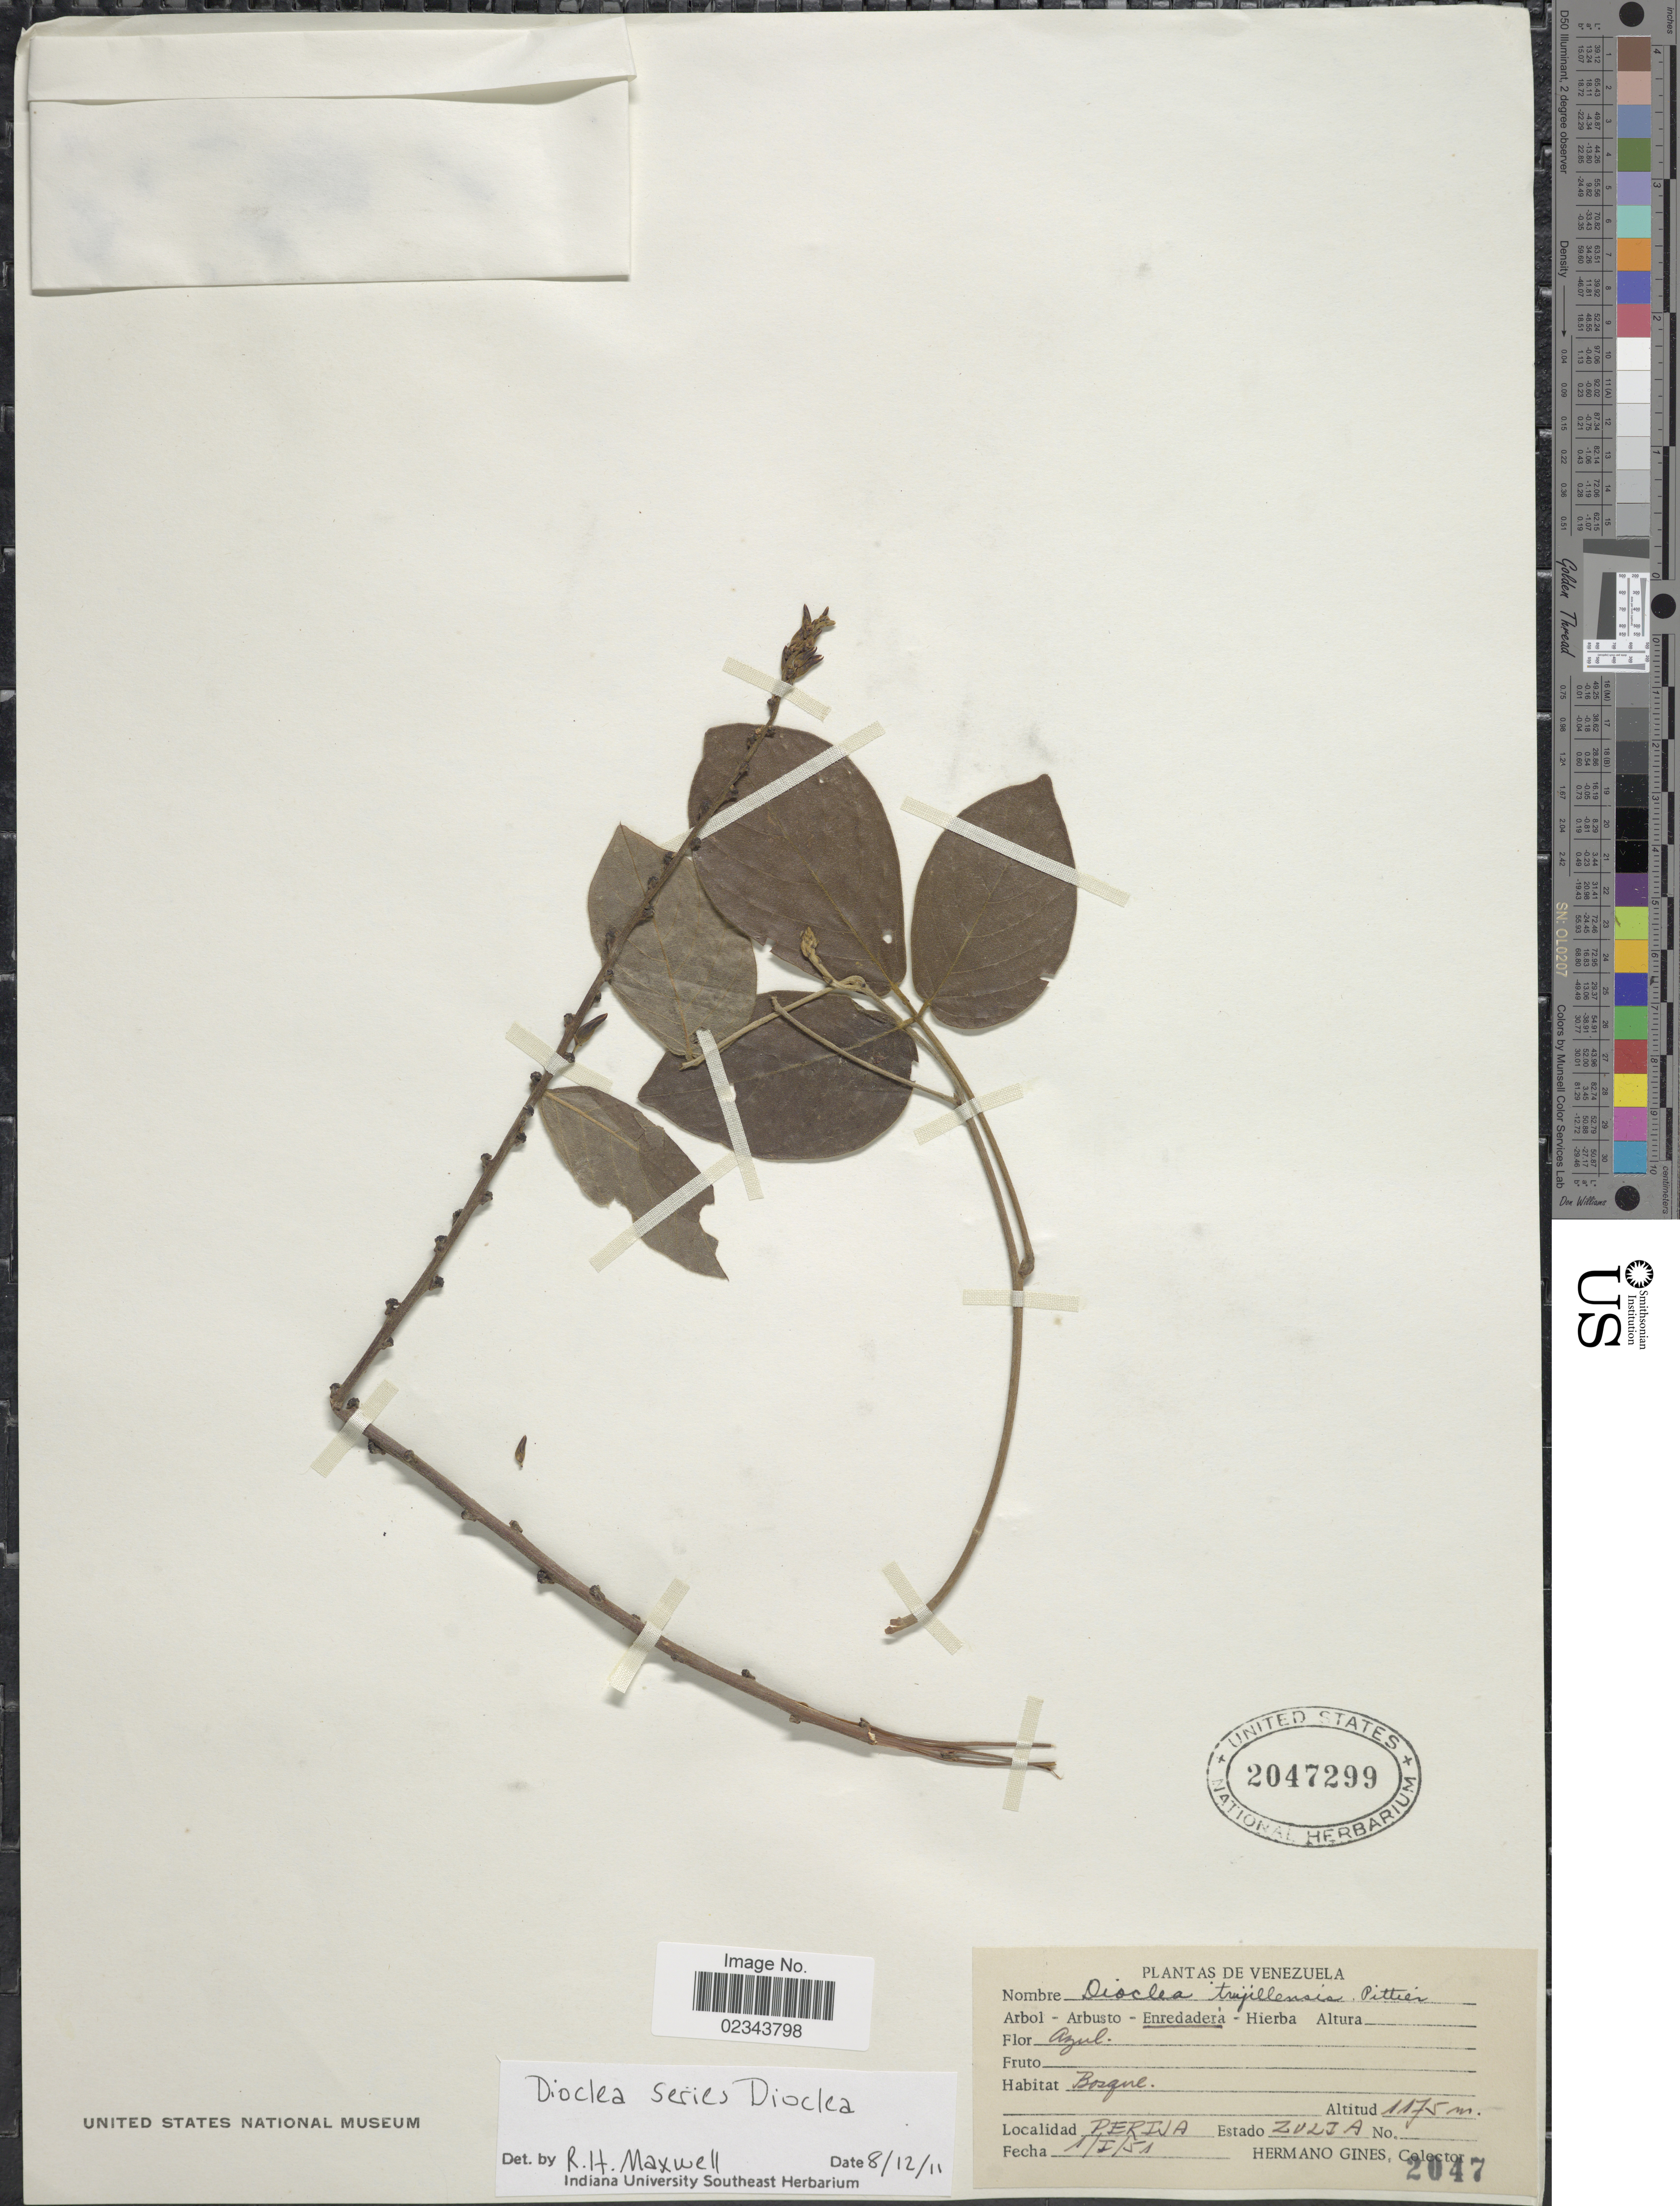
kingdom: Plantae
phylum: Tracheophyta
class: Magnoliopsida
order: Fabales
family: Fabaceae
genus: Dioclea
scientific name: Dioclea sp.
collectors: Bro. Gines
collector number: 2047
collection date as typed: Transcribed d/m/y: 1/1/51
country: Venezuela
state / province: Zulia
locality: Perija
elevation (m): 1175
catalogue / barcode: US 2047299